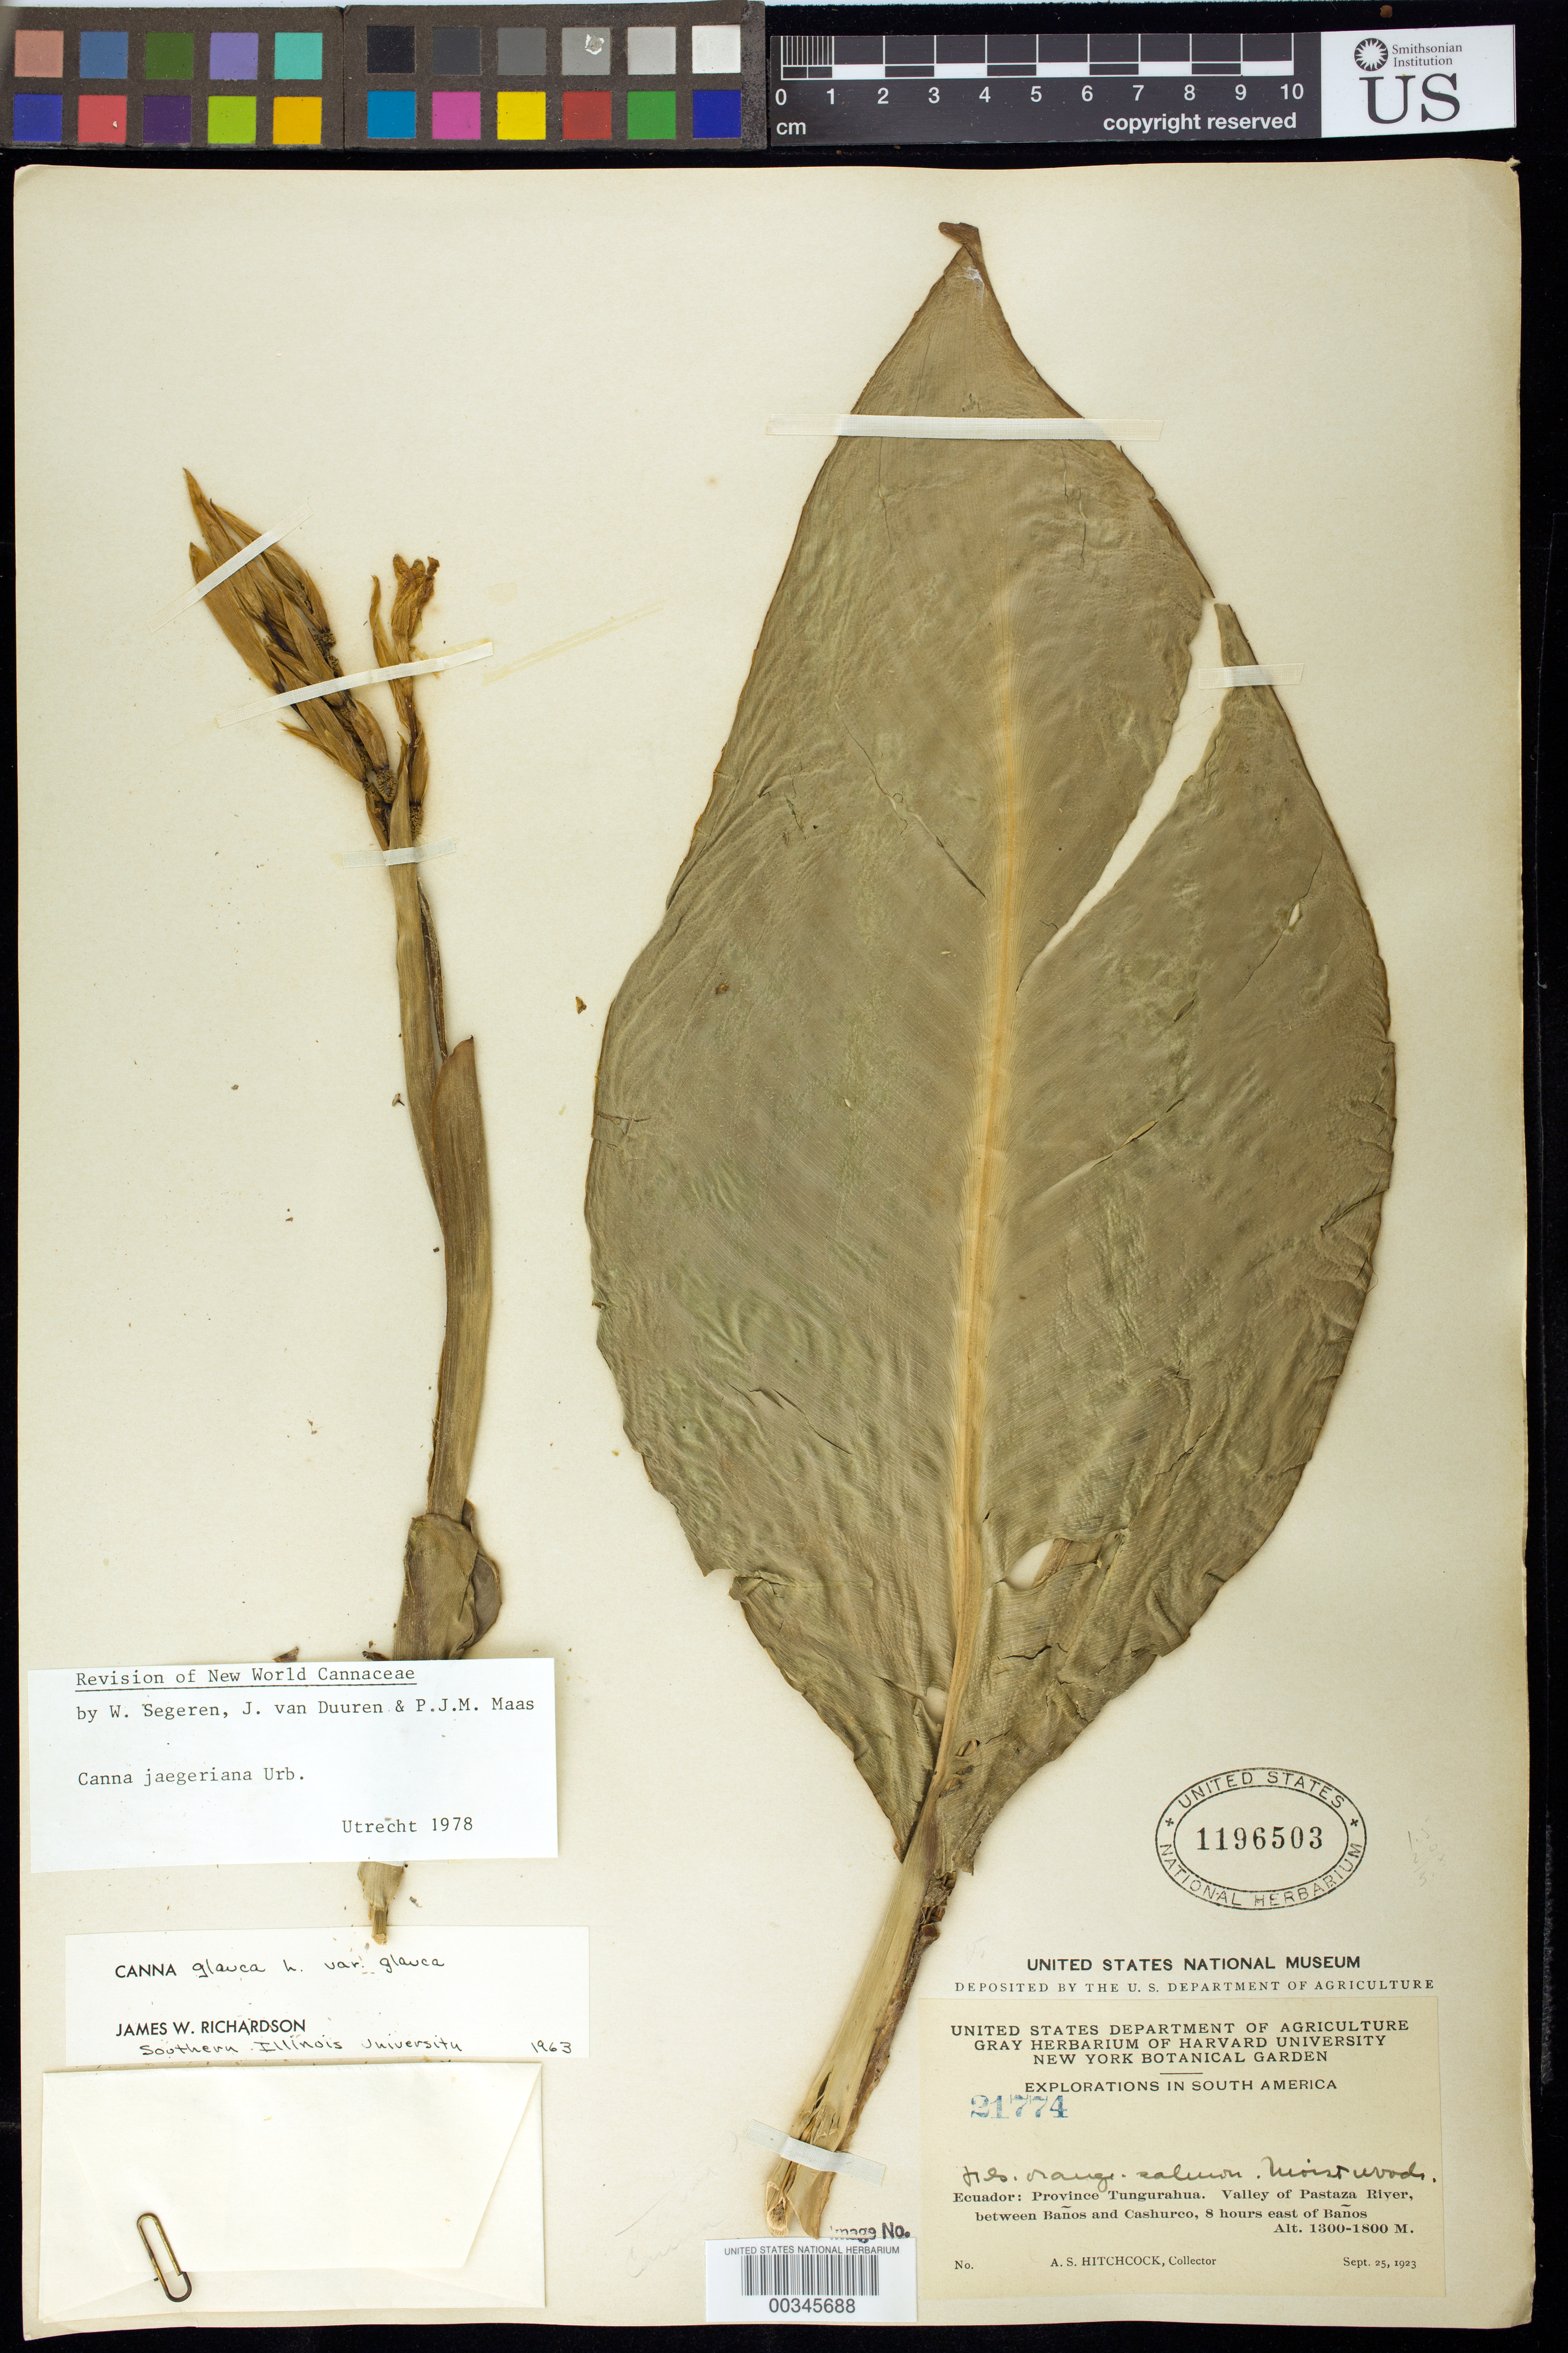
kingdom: Plantae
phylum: Tracheophyta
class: Liliopsida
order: Zingiberales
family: Cannaceae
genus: Canna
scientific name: Canna jaegeriana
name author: Urb.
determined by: Segeren, W.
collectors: A. S. Hitchcock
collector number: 21774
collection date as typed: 25 Sep 1923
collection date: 1923-09-25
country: Ecuador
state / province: Tungurahua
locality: Valley of pastaza River, between banos and cashurco, 8 hrs E of banos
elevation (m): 1300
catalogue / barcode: US 1196503